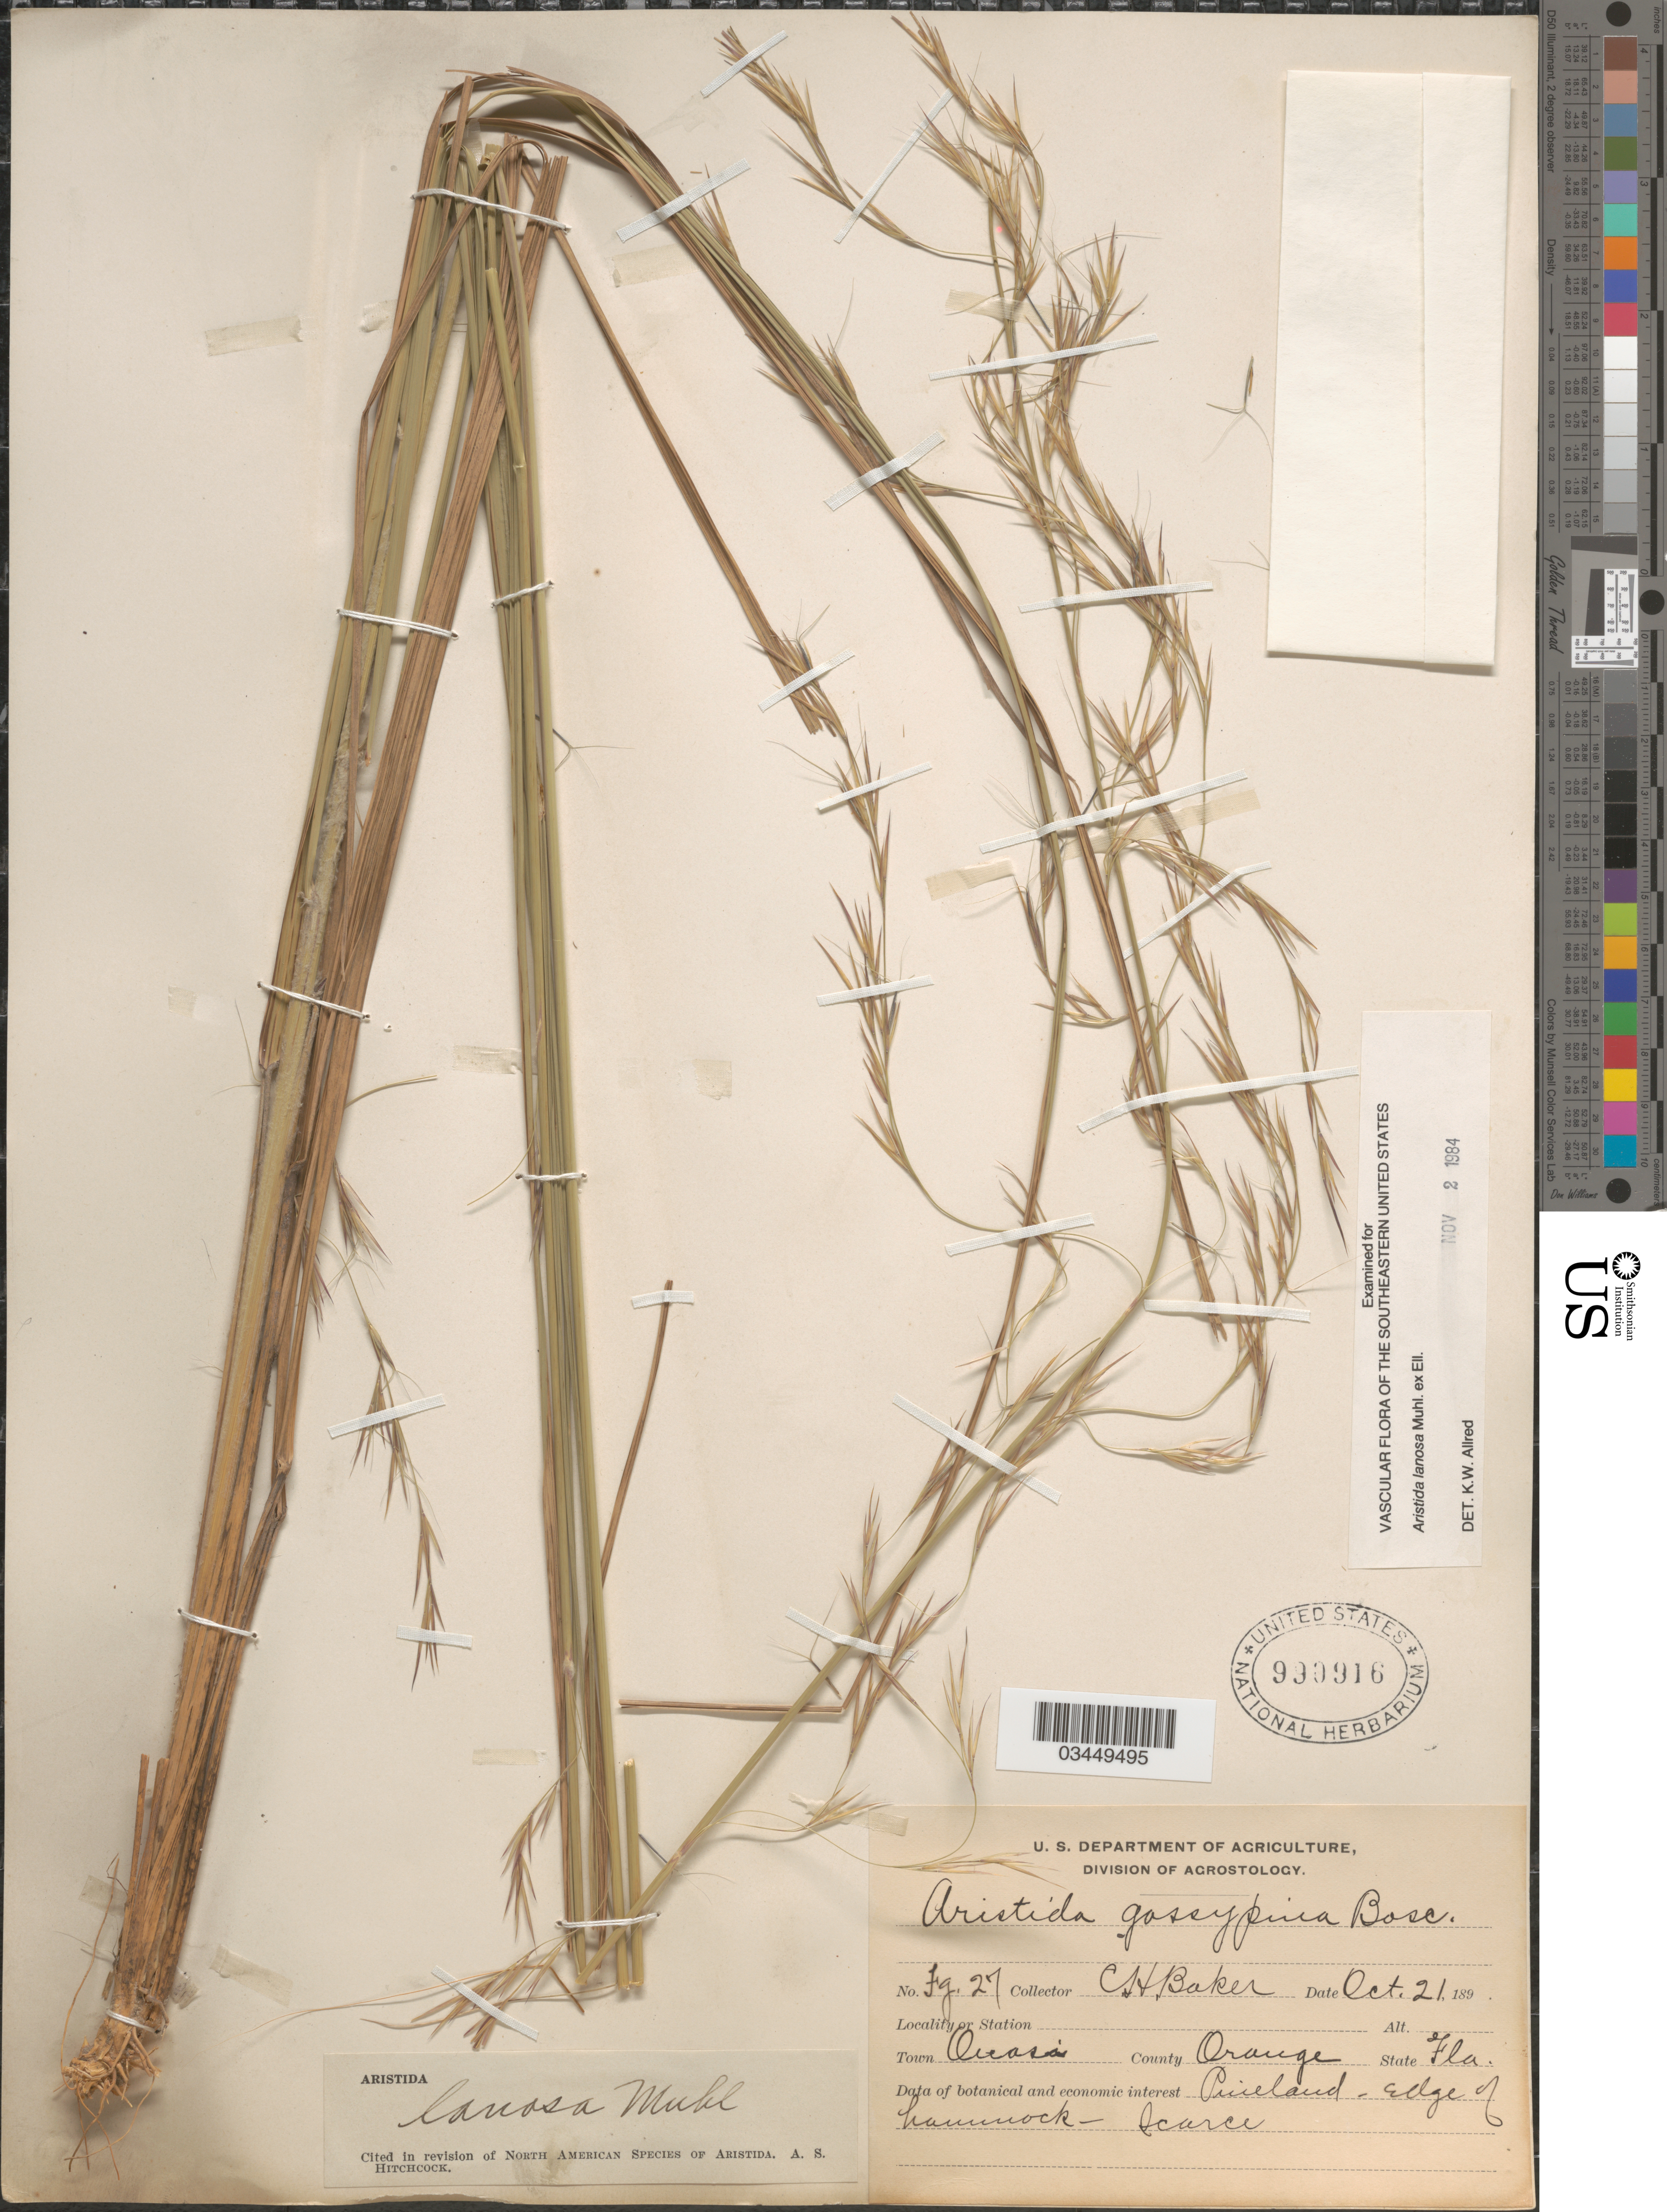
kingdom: Plantae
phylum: Tracheophyta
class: Liliopsida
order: Poales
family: Poaceae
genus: Aristida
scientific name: Aristida lanosa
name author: Muhl.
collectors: C. H. Baker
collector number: Fg27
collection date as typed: Oct. 21, 189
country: United States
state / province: Florida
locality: Town Ouasi. County Orange.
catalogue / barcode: US 990916